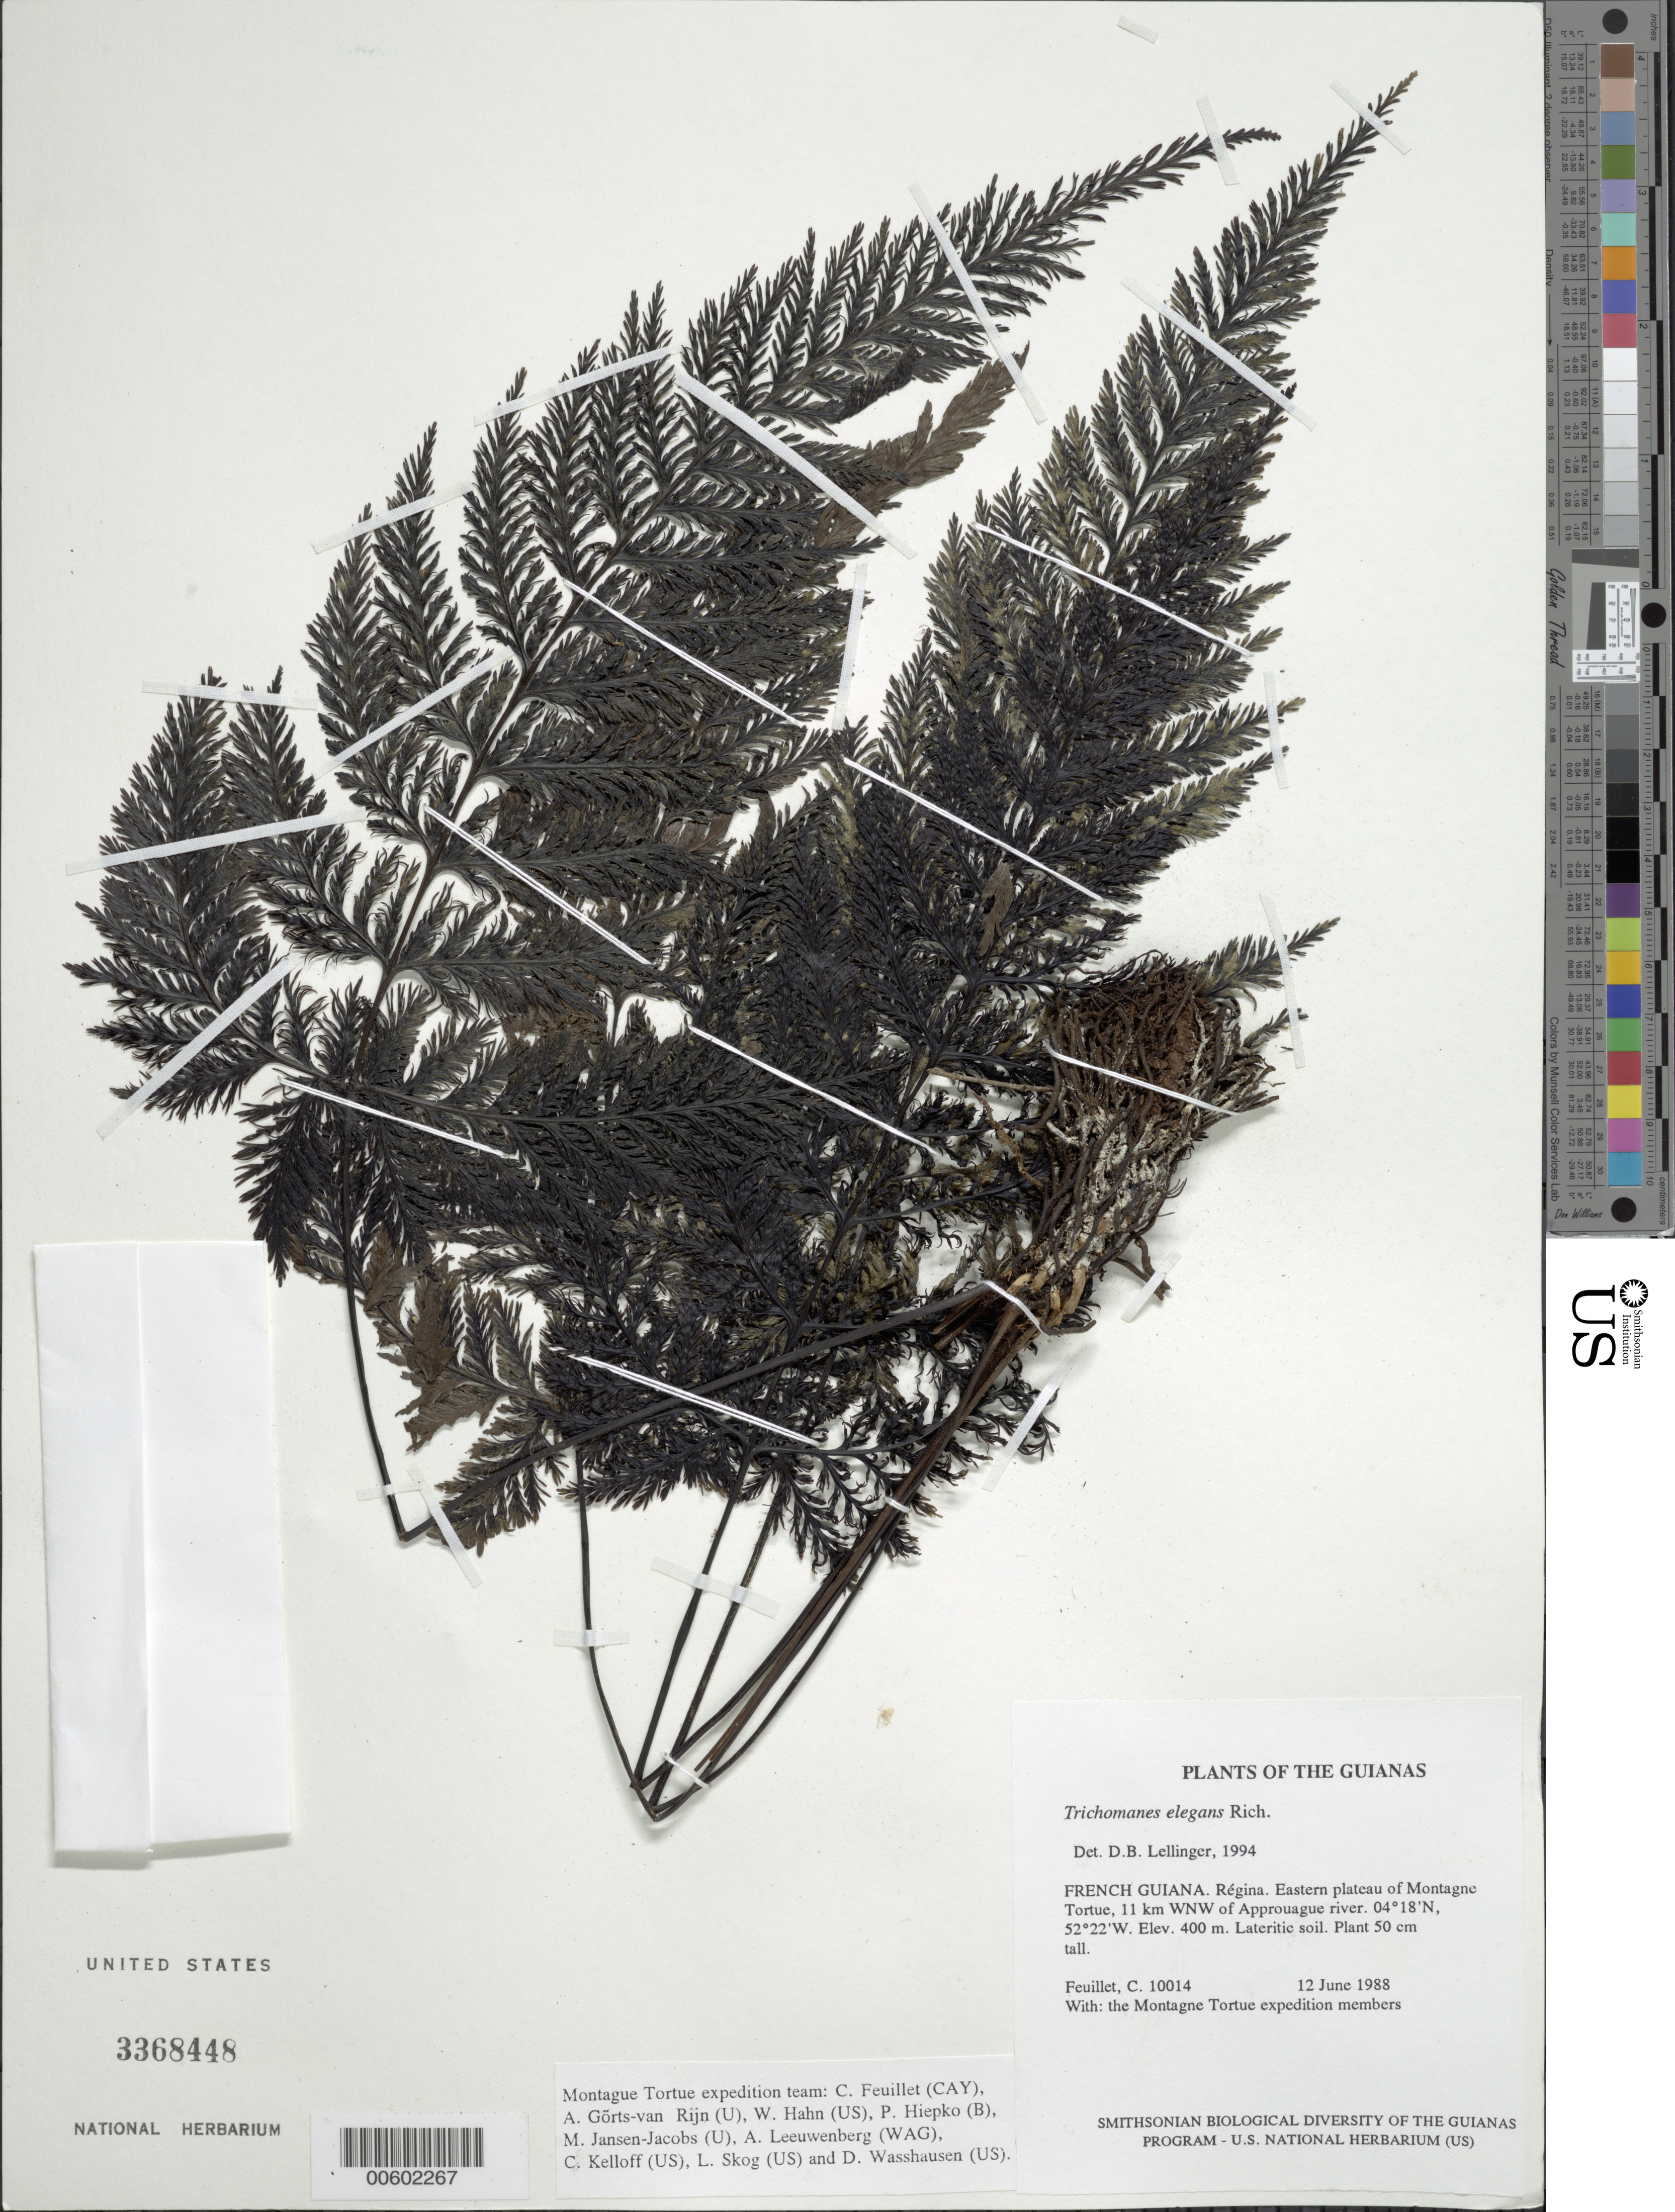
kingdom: Plantae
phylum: Tracheophyta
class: Polypodiopsida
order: Hymenophyllales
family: Hymenophyllaceae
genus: Trichomanes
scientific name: Trichomanes elegans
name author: Rich.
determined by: Lellinger, David B., (BOT), Smithsonian Institution - National Museum of Natural History (UNITED STATES)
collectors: C. Feuillet & Montagne Torte Exped. members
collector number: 10014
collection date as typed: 12 June 1988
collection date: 1988-06-12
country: French Guiana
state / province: Cayenne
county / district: Regina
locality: Eastern plateau of Montagne Tortue, 11 km WNW of Approuague river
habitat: Lateritic soil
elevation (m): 400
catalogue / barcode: US 3368448